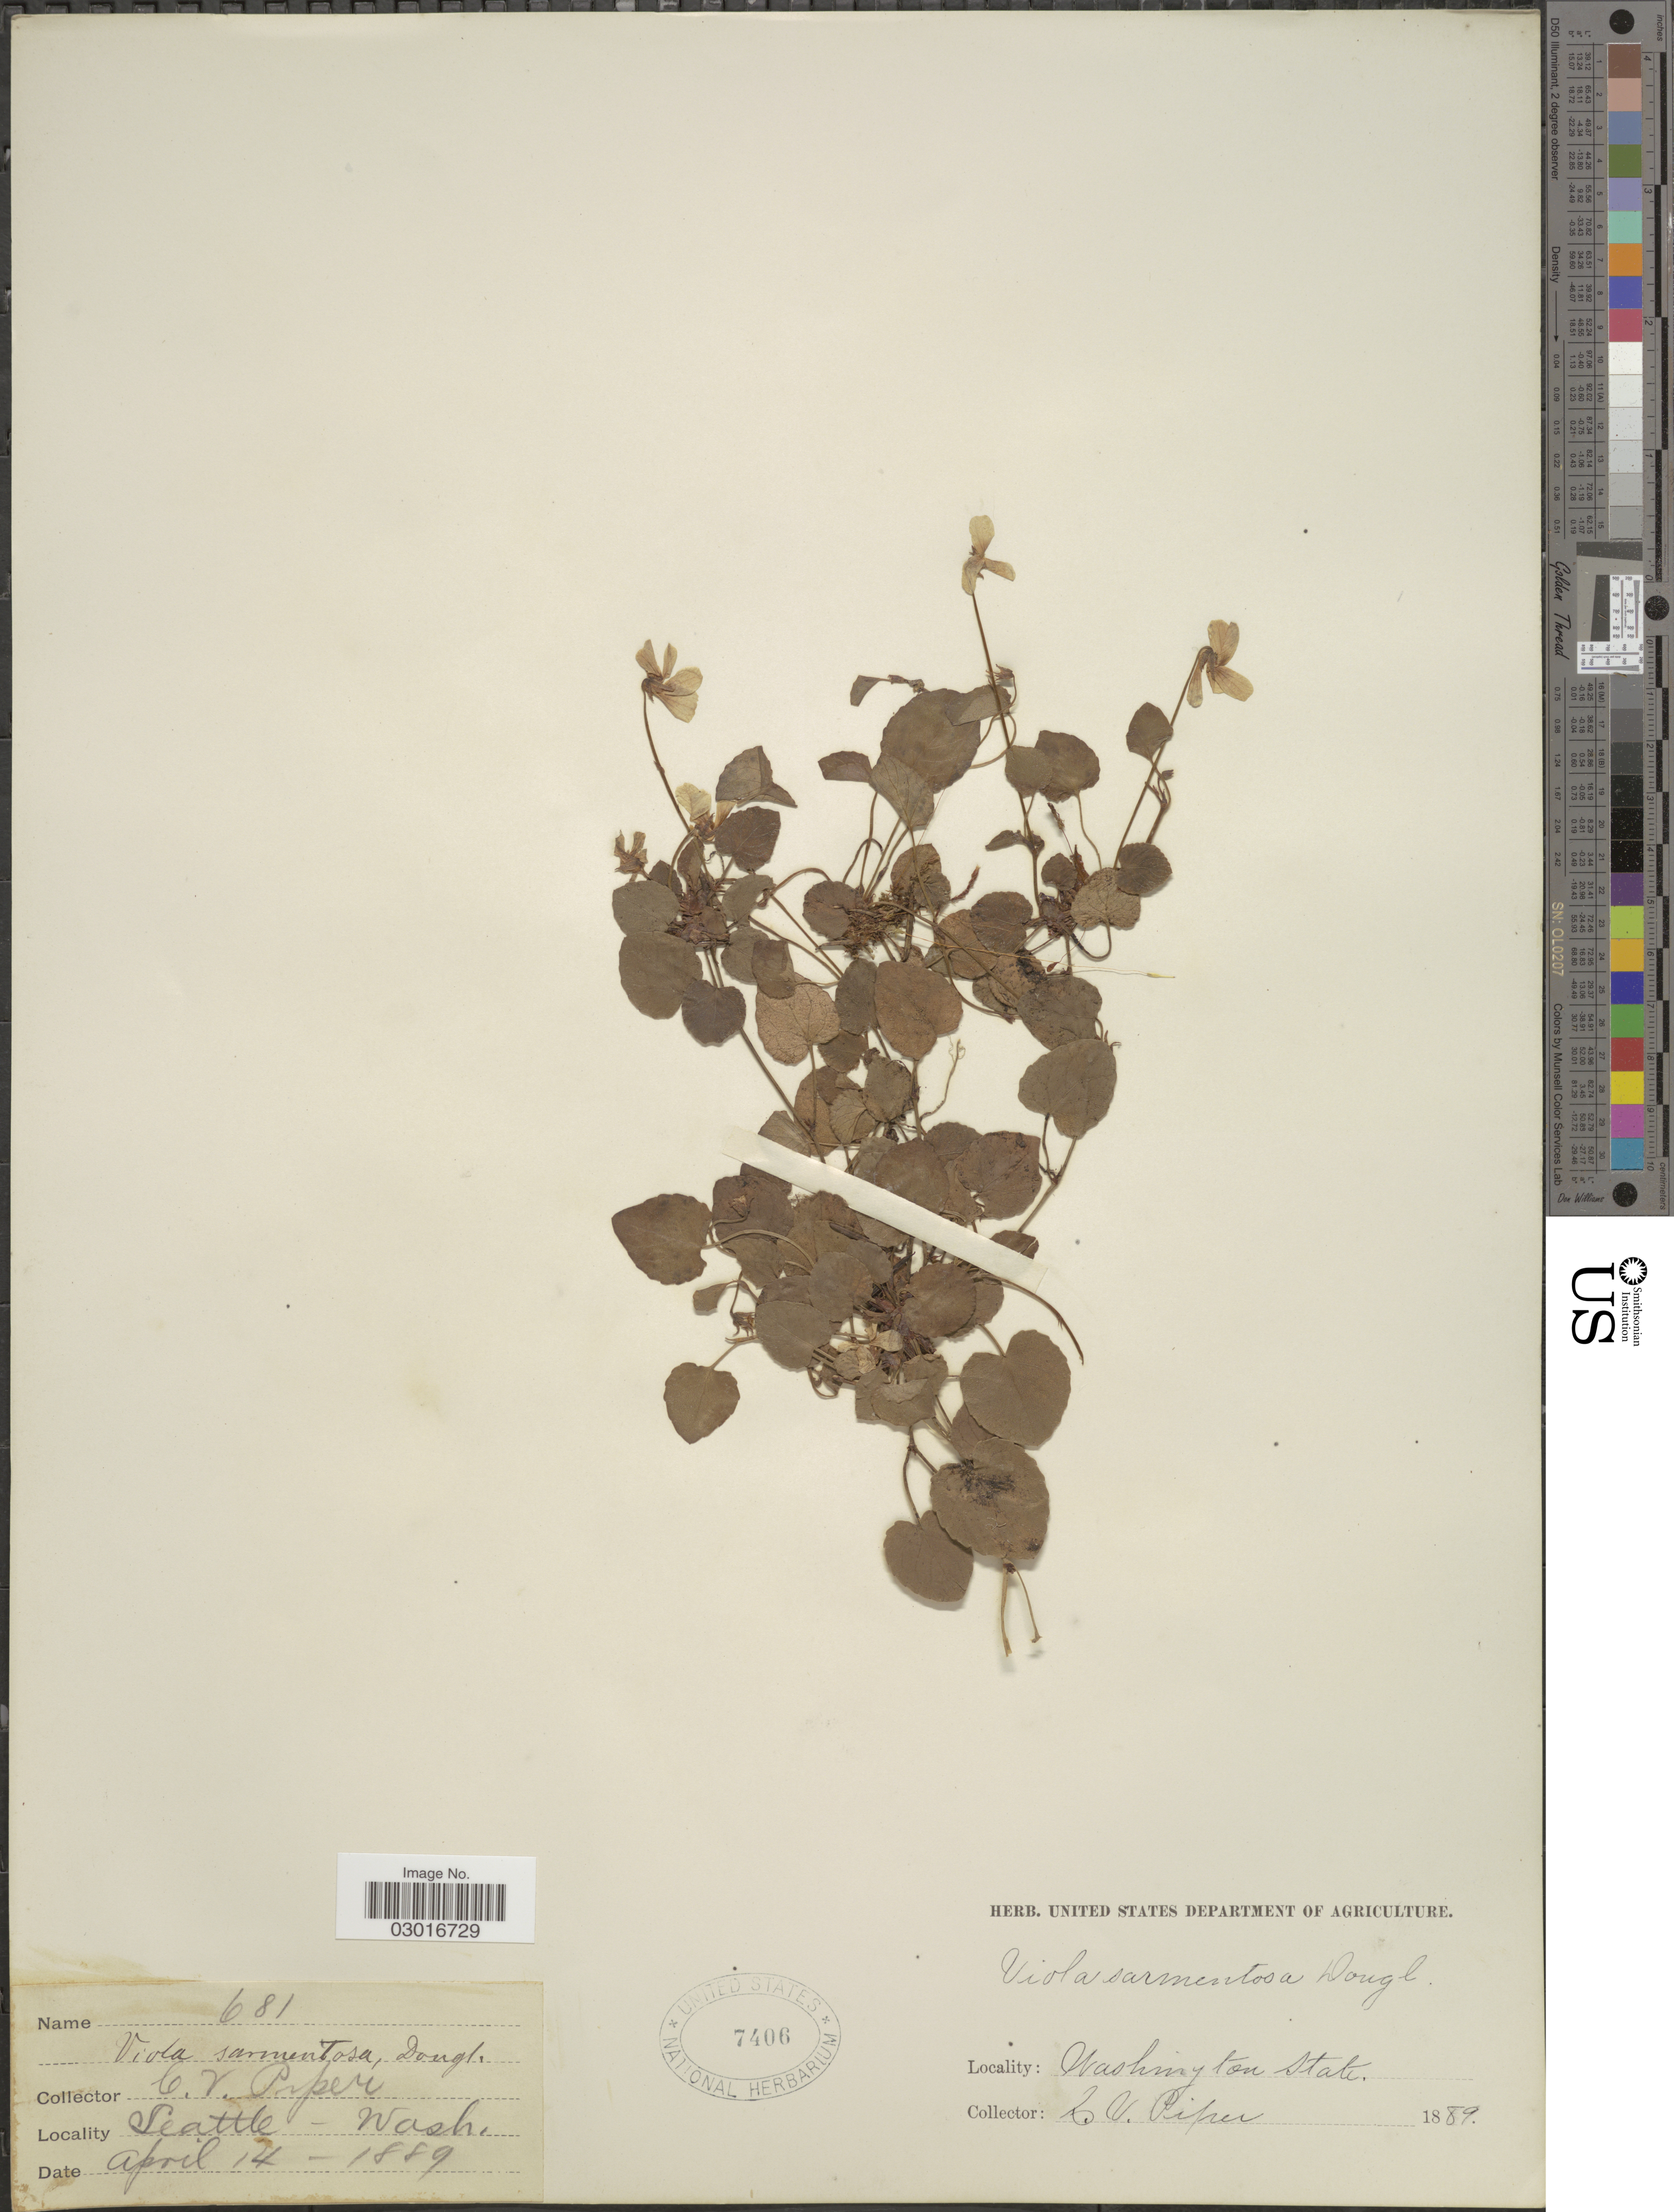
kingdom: Plantae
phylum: Tracheophyta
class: Magnoliopsida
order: Malpighiales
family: Violaceae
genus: Viola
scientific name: Viola sempervirens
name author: Greene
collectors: C. V. Piper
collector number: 681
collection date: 1889-04-14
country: United States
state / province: Washington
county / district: King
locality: Seattle.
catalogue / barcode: US 7406